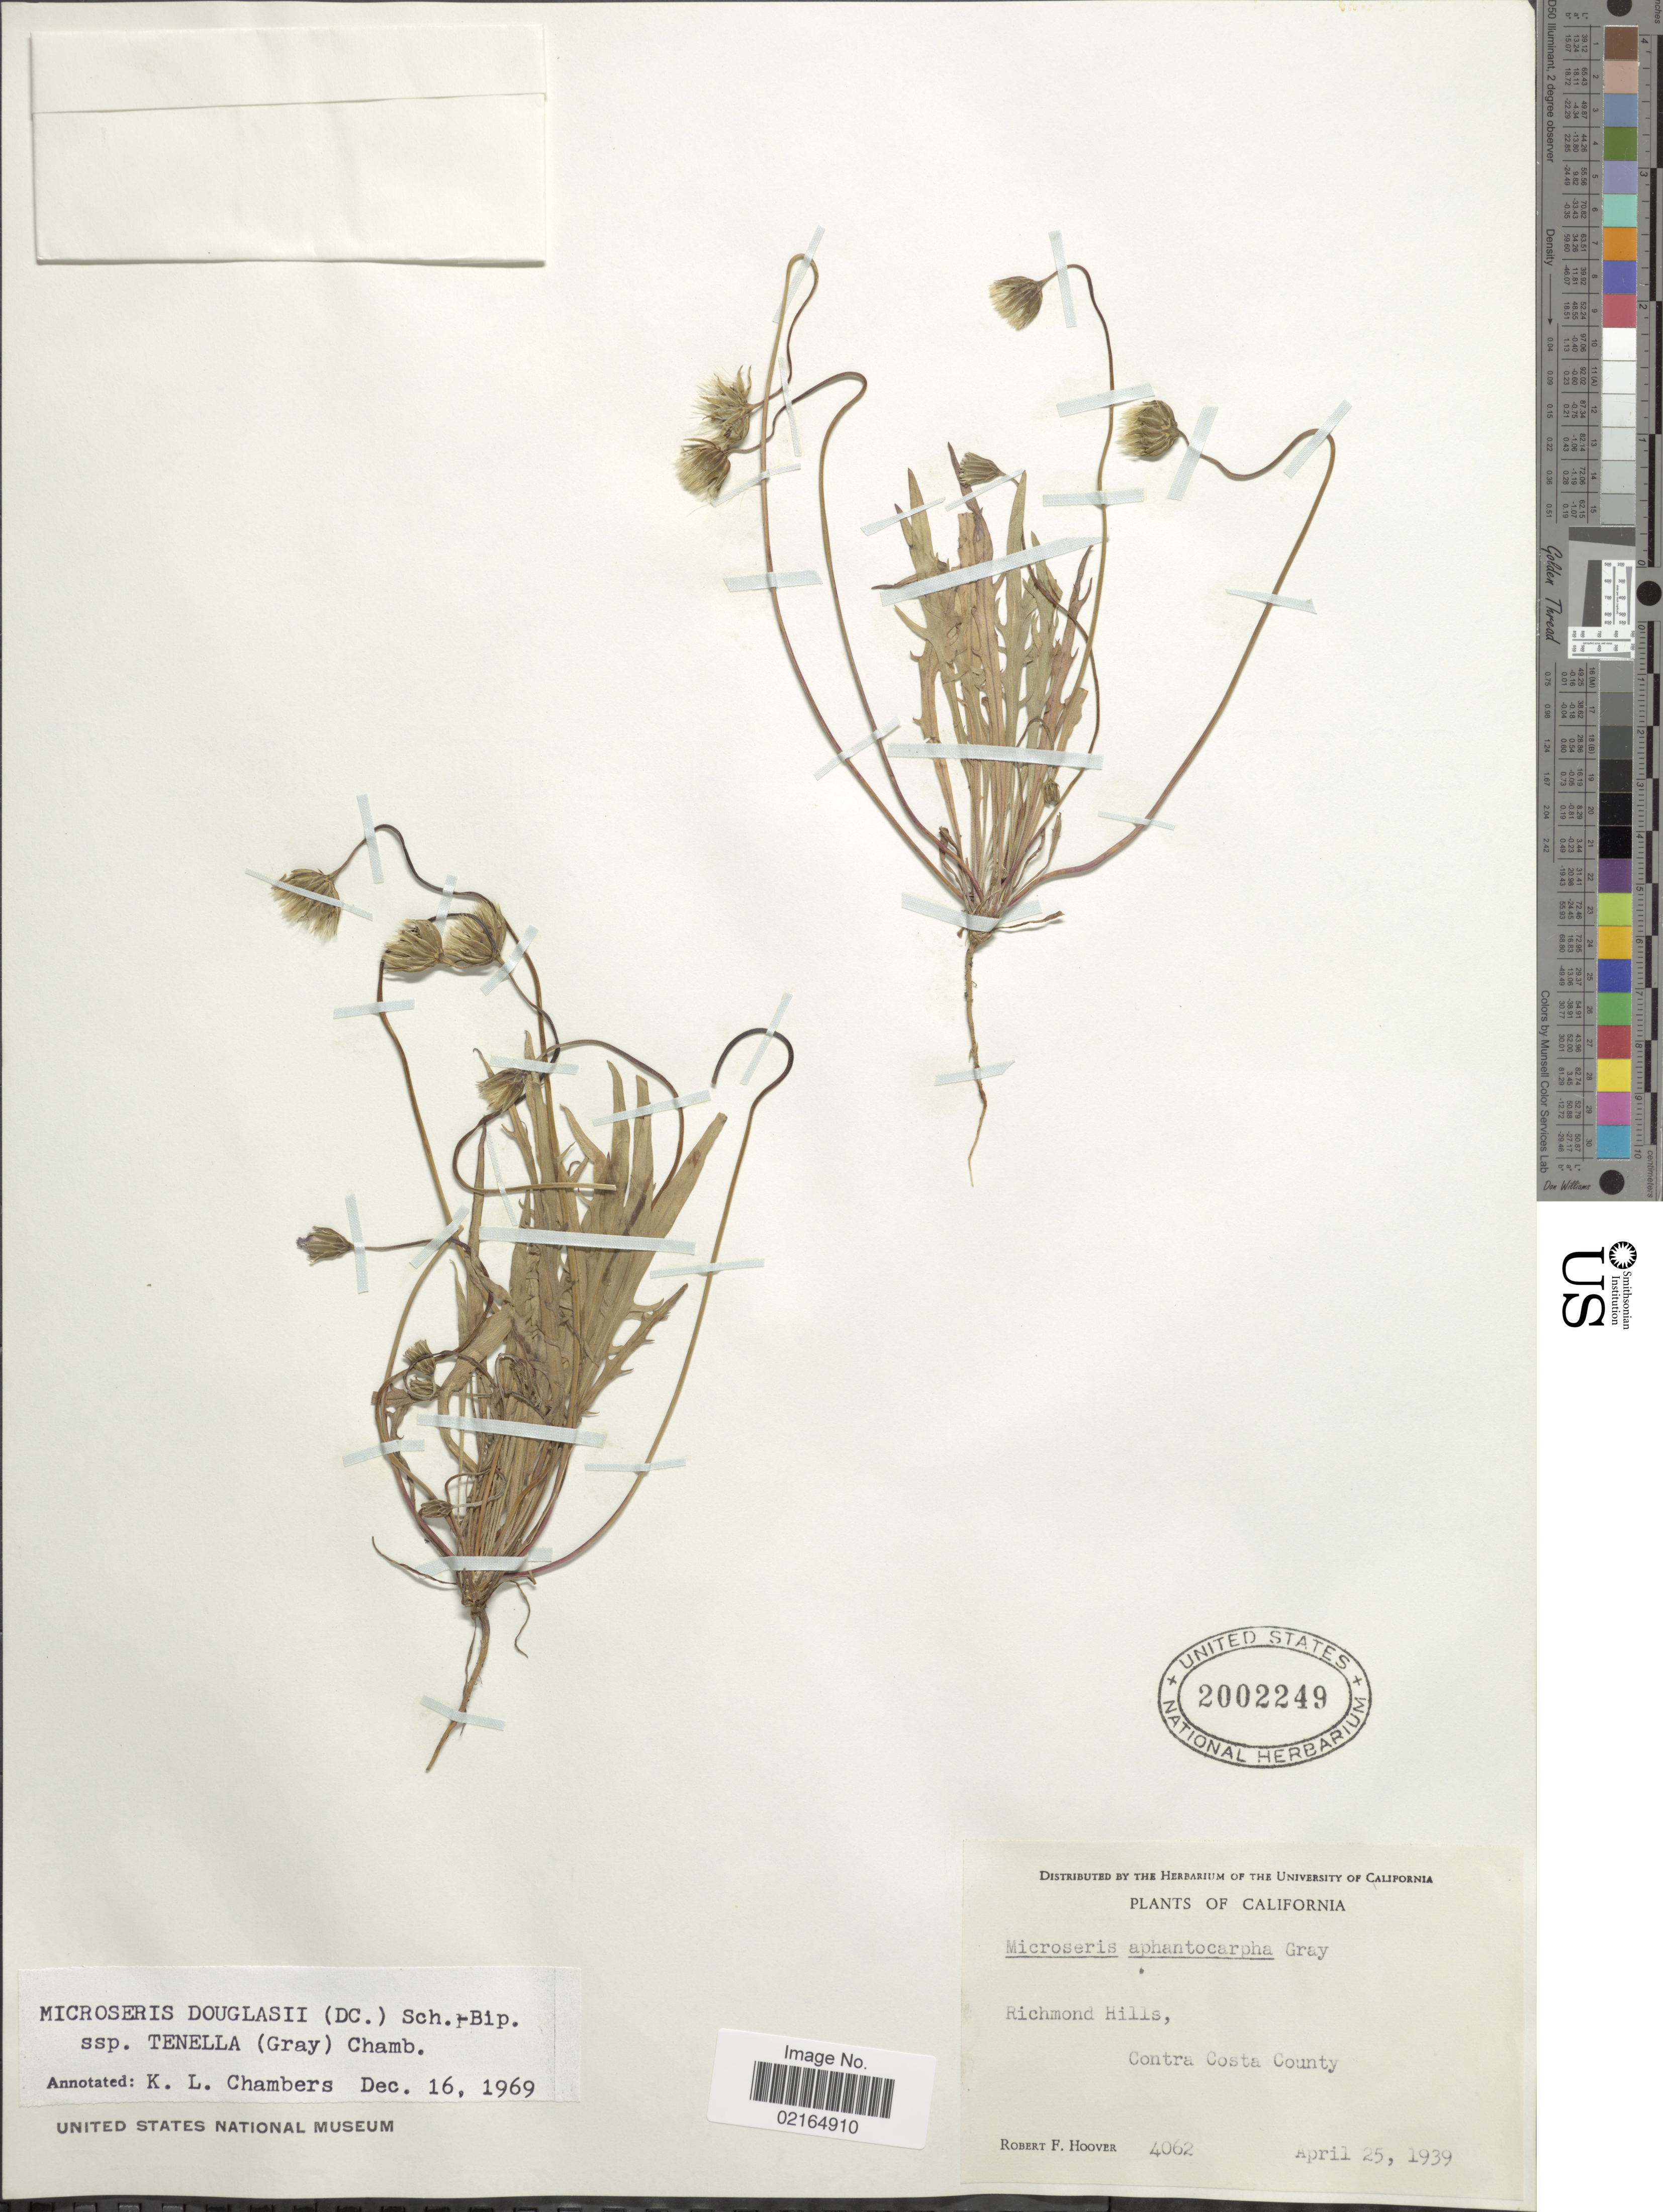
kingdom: Plantae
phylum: Tracheophyta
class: Magnoliopsida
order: Asterales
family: Asteraceae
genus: Microseris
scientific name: Microseris douglasii subsp. tenella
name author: (A. Gray) K.L. Chambers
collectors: R. F. Hoover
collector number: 4062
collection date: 1939-04-25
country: United States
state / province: California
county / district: Contra Costa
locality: Richmond Hills, Contra Costa County.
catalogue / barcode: US 2002249